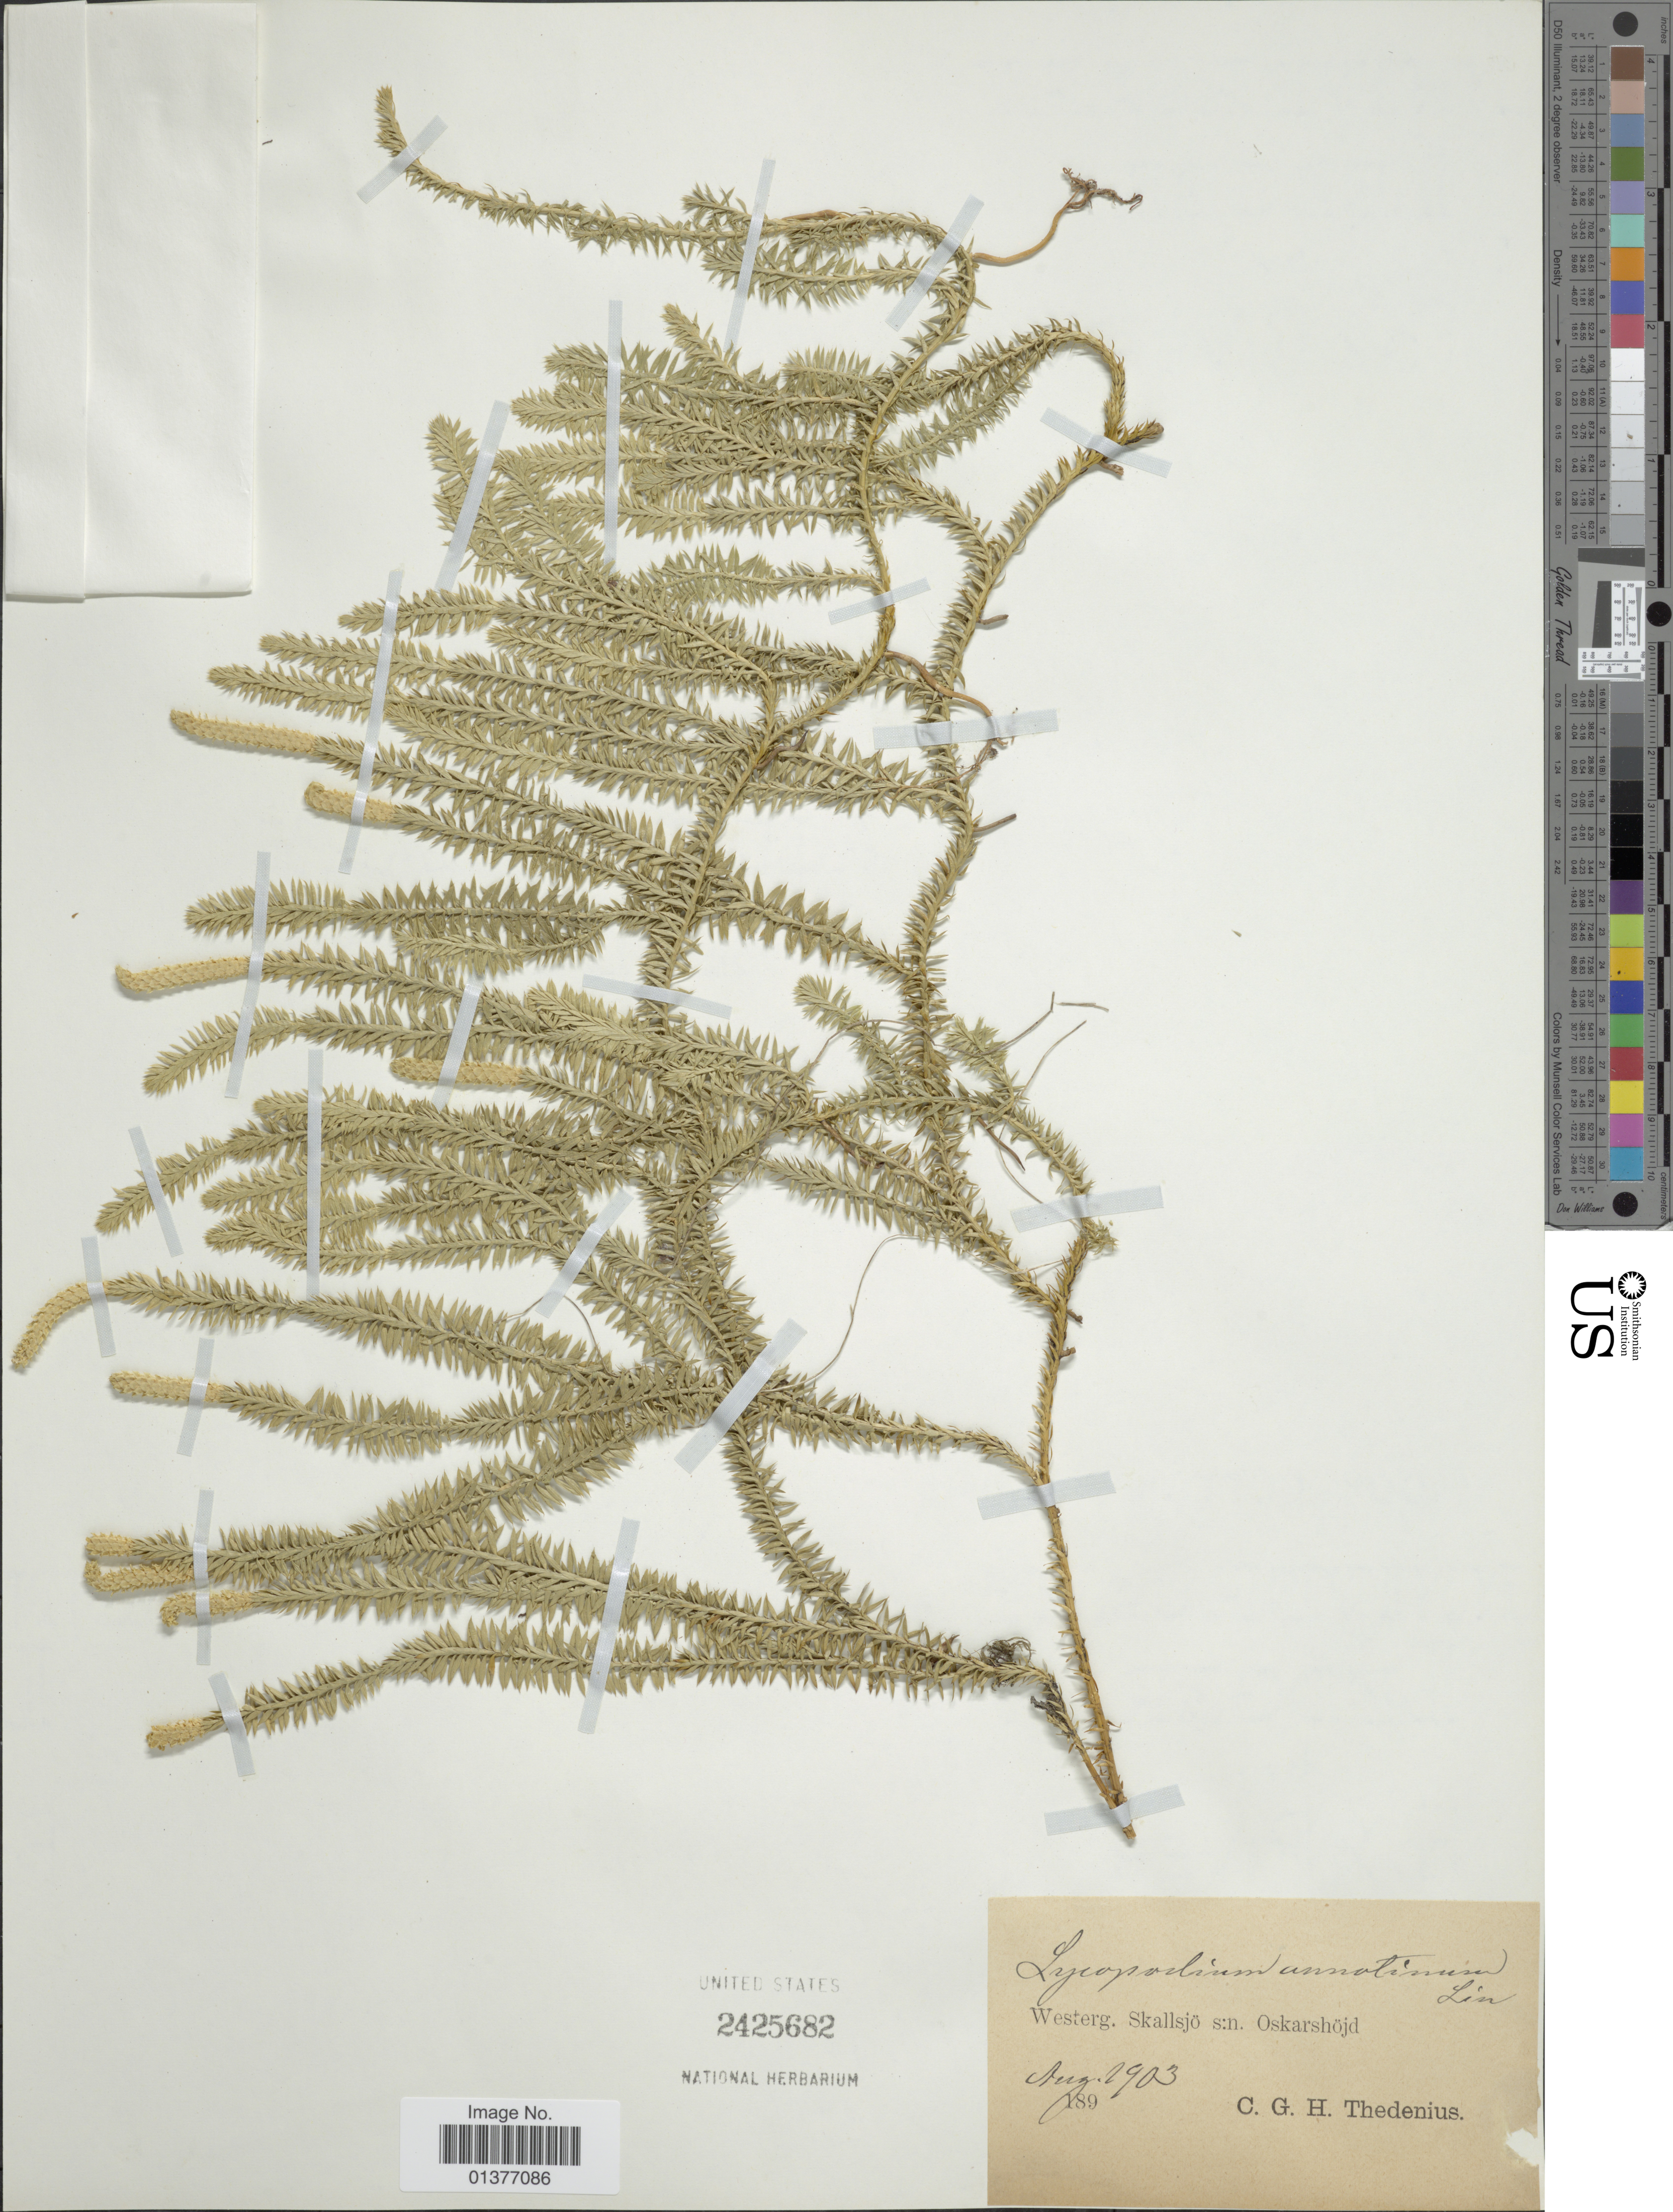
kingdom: Plantae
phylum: Tracheophyta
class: Lycopodiopsida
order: Lycopodiales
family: Lycopodiaceae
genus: Spinulum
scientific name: Spinulum annotinum subsp. annotinum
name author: (L.) A. Haines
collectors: C. Thedenius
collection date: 1903-08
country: Sweden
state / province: Västra Götaland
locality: Westerg, Skallsjö sin Oskarshöjd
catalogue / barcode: US 2425682